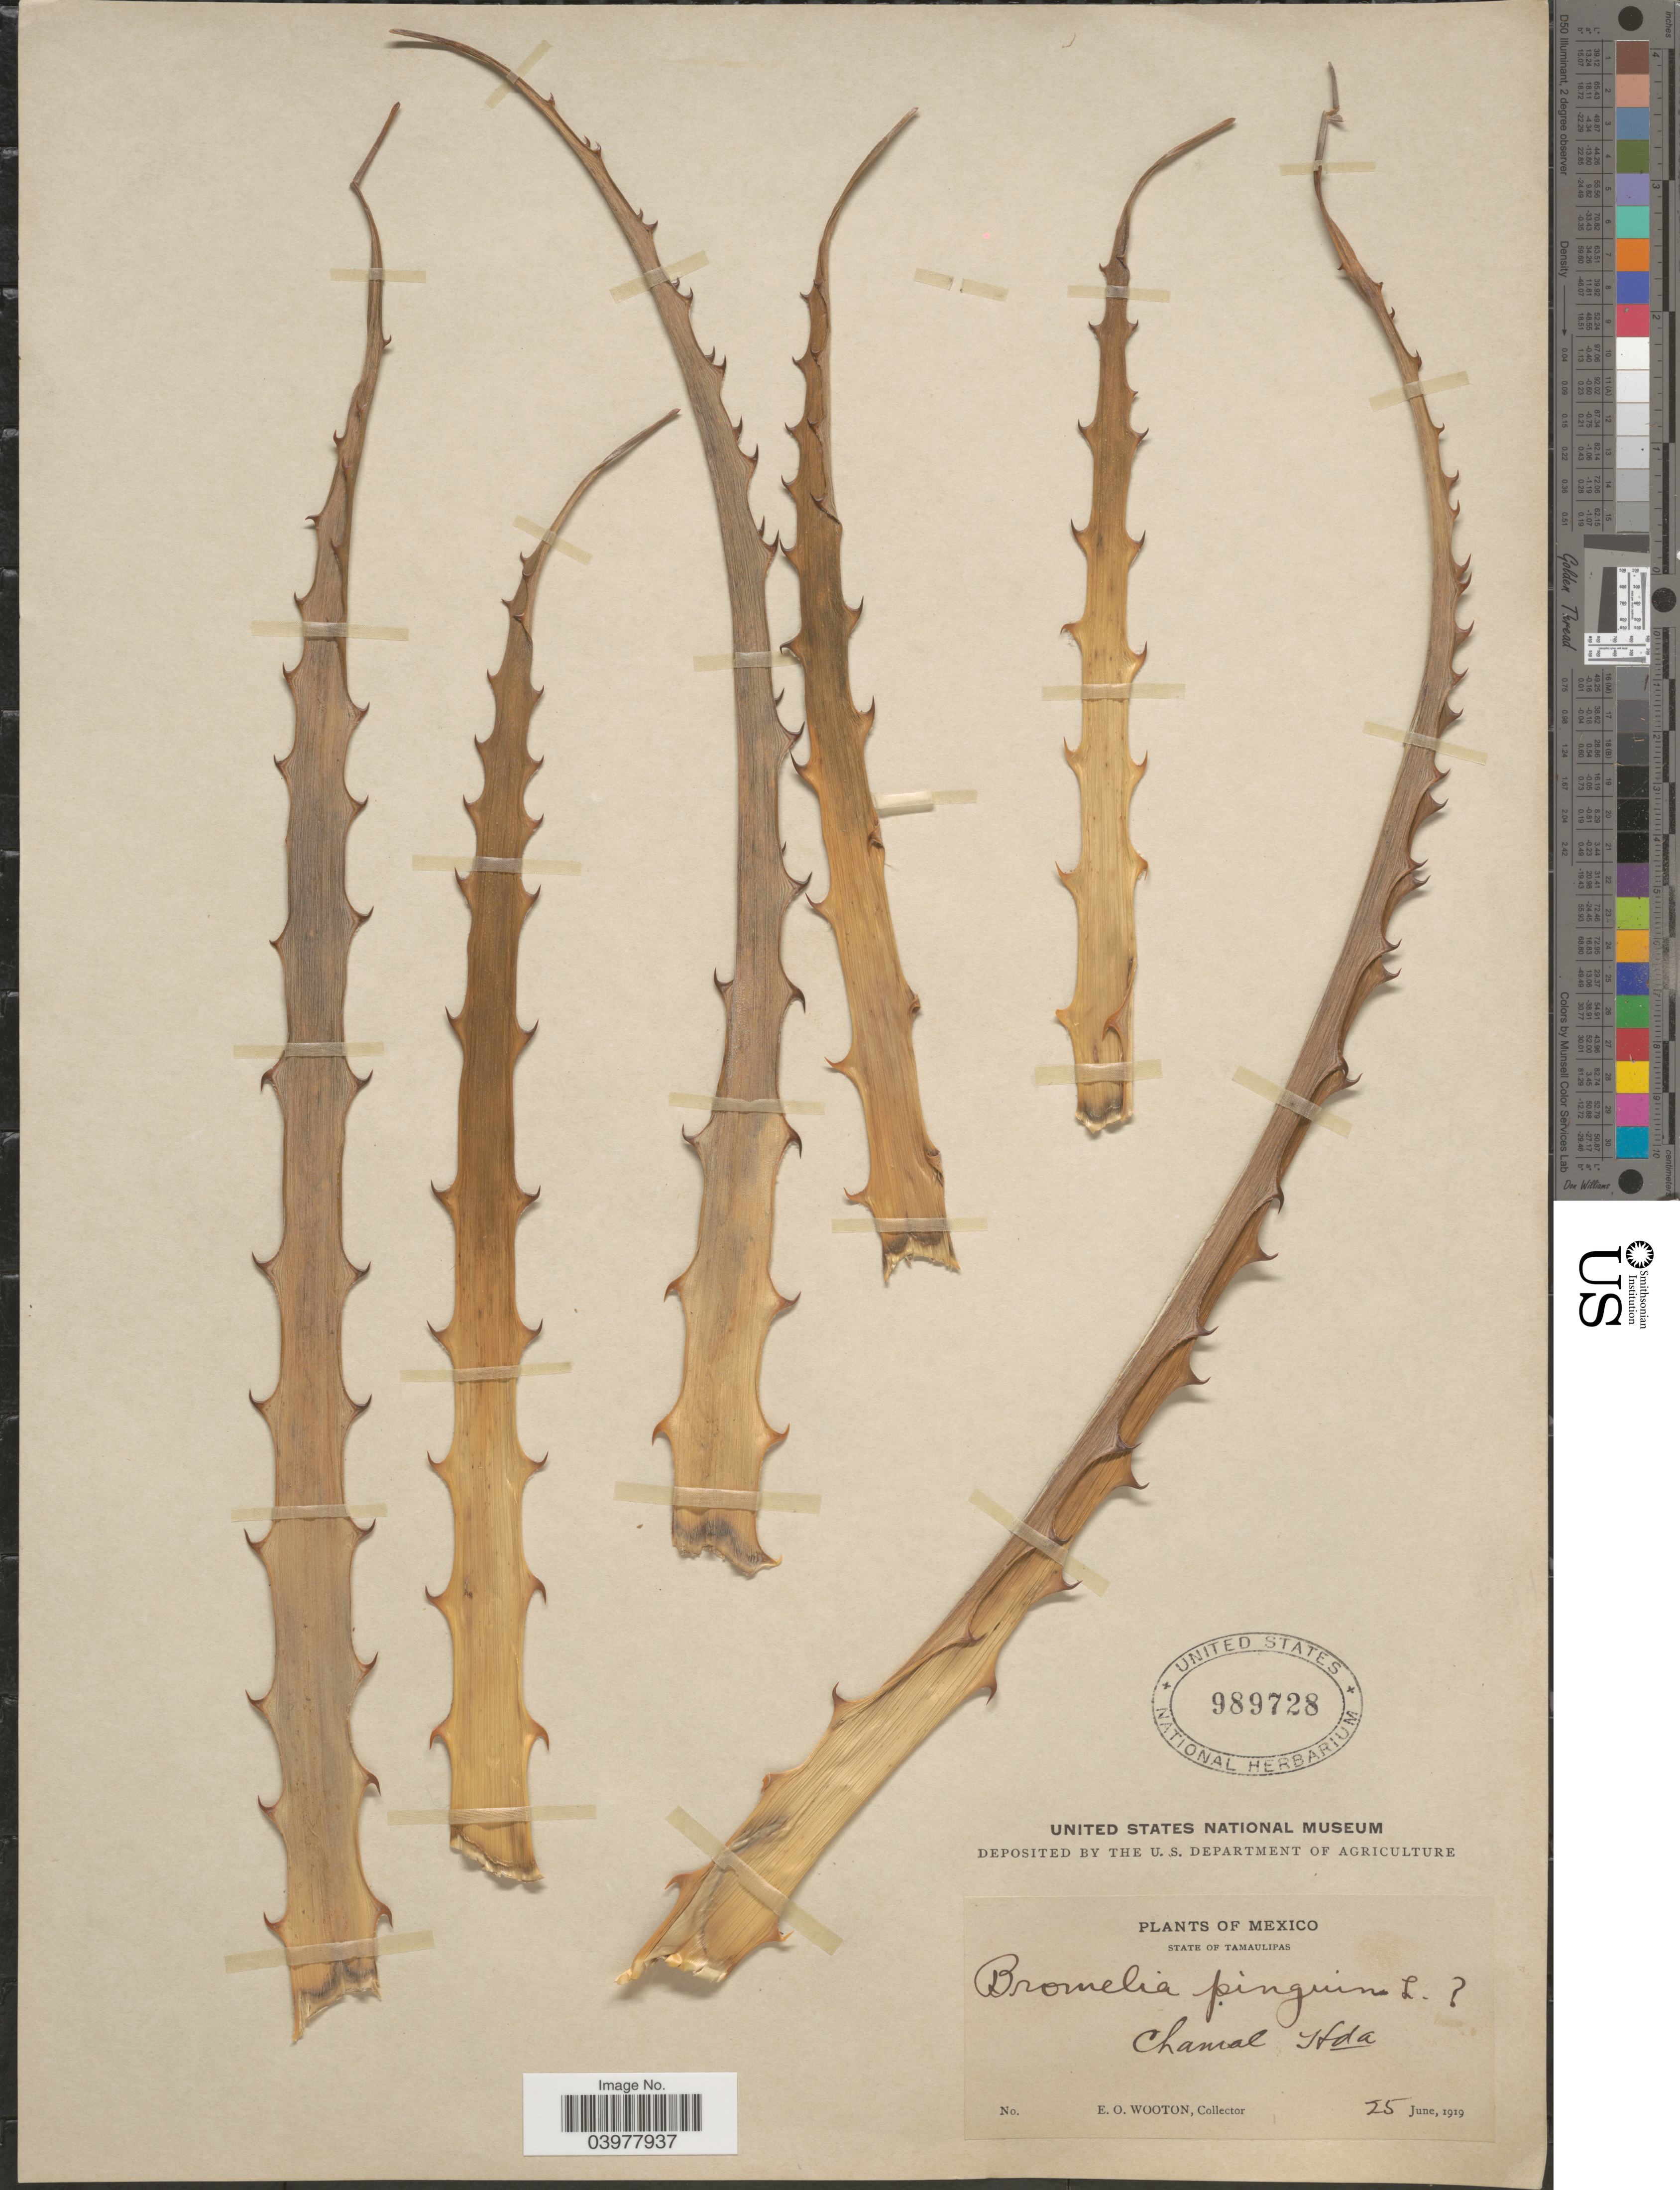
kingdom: Plantae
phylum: Tracheophyta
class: Liliopsida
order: Poales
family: Bromeliaceae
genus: Bromelia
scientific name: Bromelia pinguin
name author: L.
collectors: E. O. Wooton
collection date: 1919-06-25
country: Mexico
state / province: Tamaulipas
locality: Chamal Hda.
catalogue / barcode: US 989728